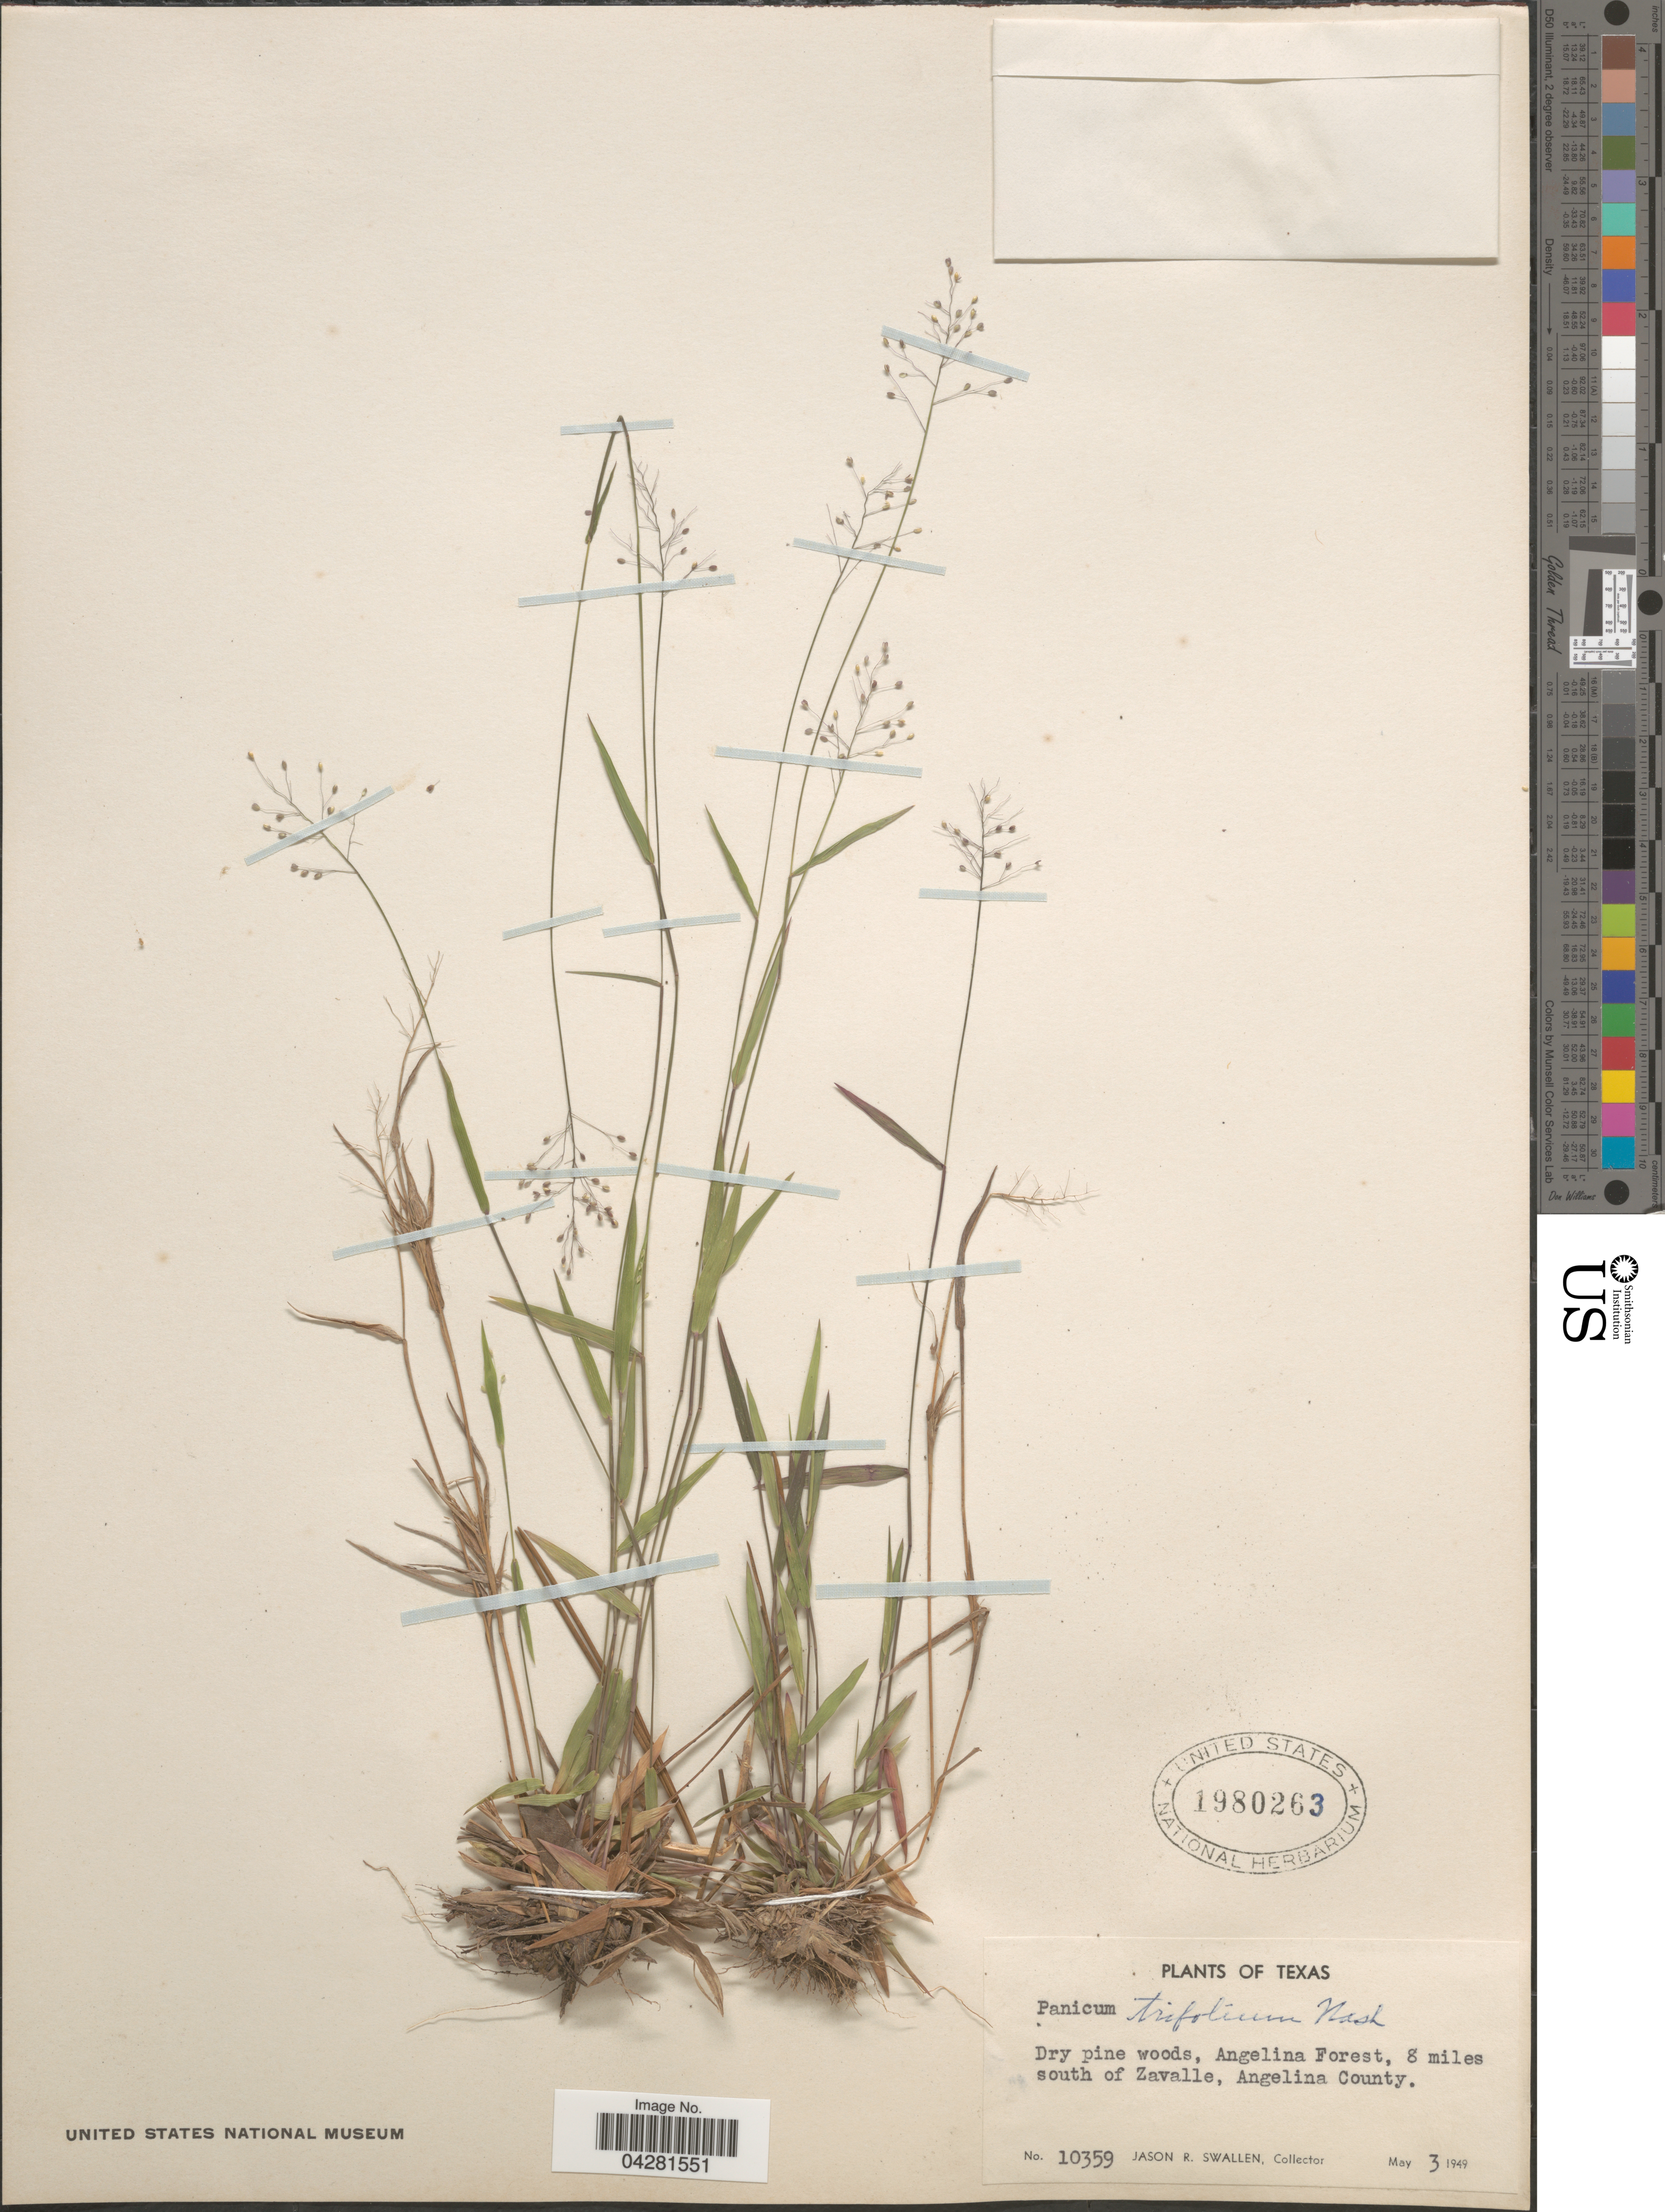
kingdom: Plantae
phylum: Tracheophyta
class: Liliopsida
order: Poales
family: Poaceae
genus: Dichanthelium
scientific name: Dichanthelium dichotomum var. unciphyllum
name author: (Trin.) Davidse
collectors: J. R. Swallen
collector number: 10359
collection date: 1994-05-03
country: United States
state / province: Texas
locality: Dry pine woods, Angelina Forest, 8 miles south of Zavalle, Angelina County.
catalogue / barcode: US 1980263